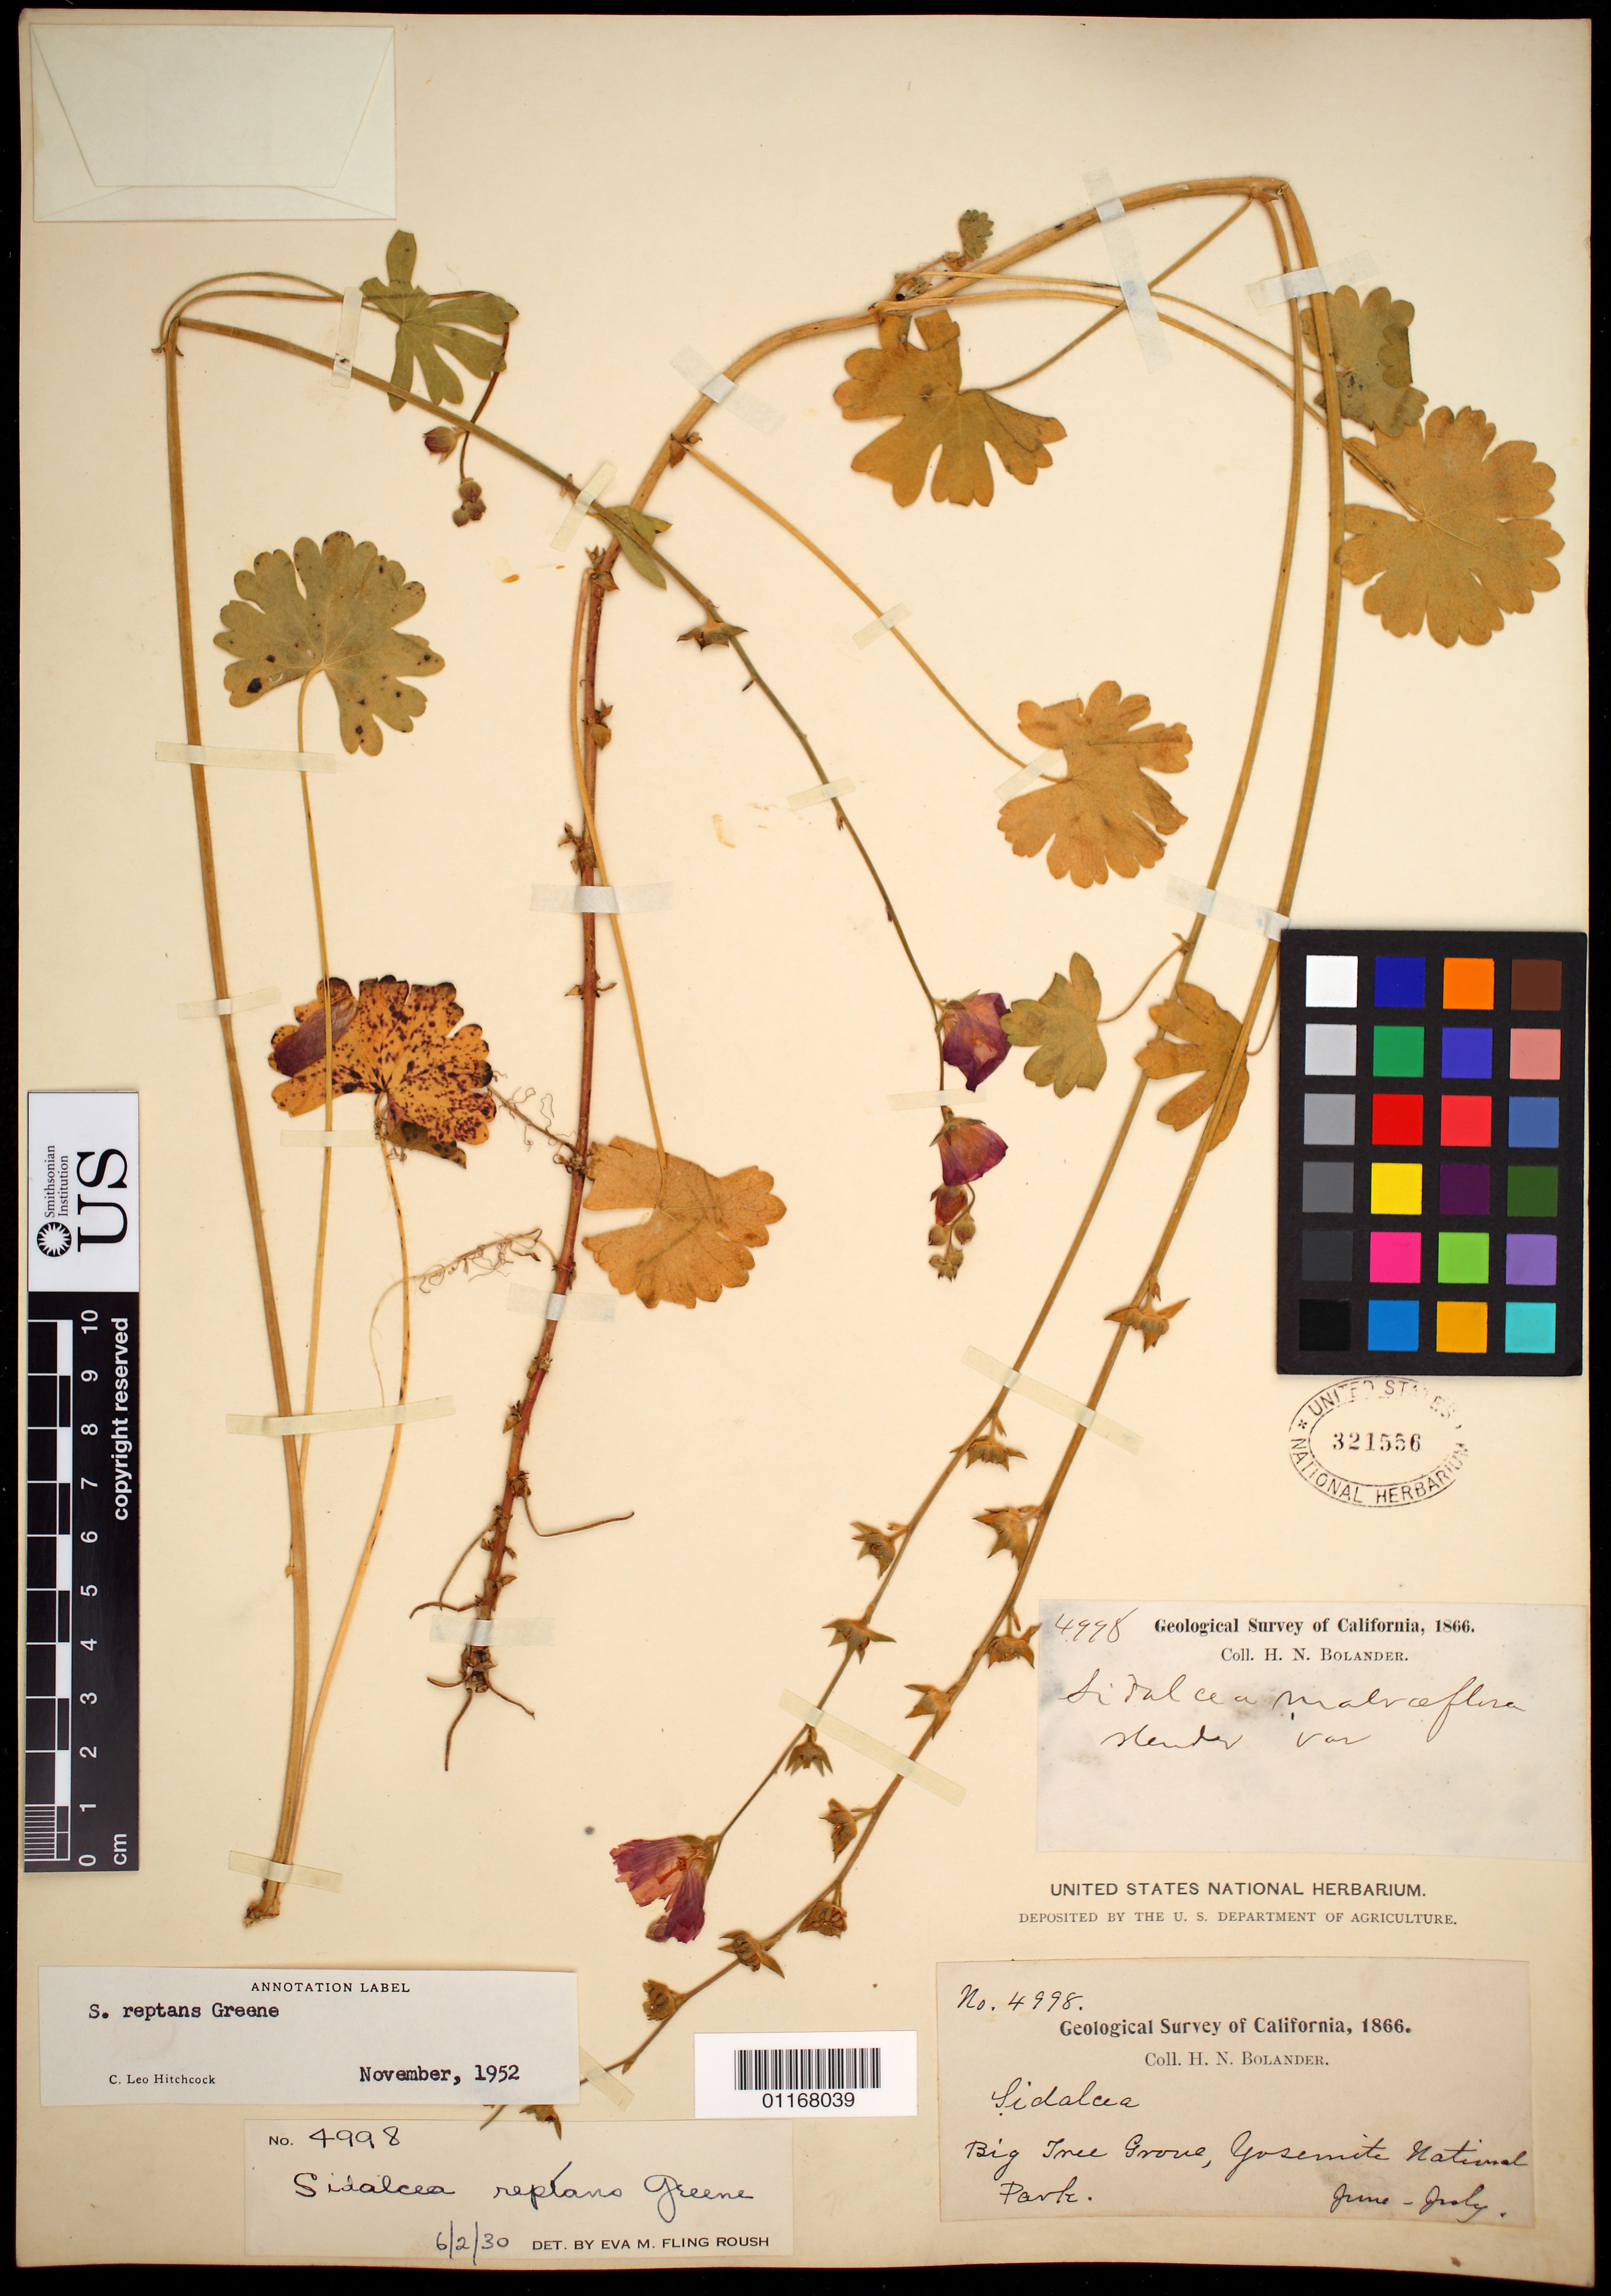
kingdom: Plantae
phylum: Tracheophyta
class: Magnoliopsida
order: Malvales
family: Malvaceae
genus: Sidalcea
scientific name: Sidalcea reptans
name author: Greene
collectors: H. Bolander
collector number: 4998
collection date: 1866-06/1866-07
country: United States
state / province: California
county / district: Mariposa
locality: Big Tree Grove, Yosemite National Park.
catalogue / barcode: US 321556